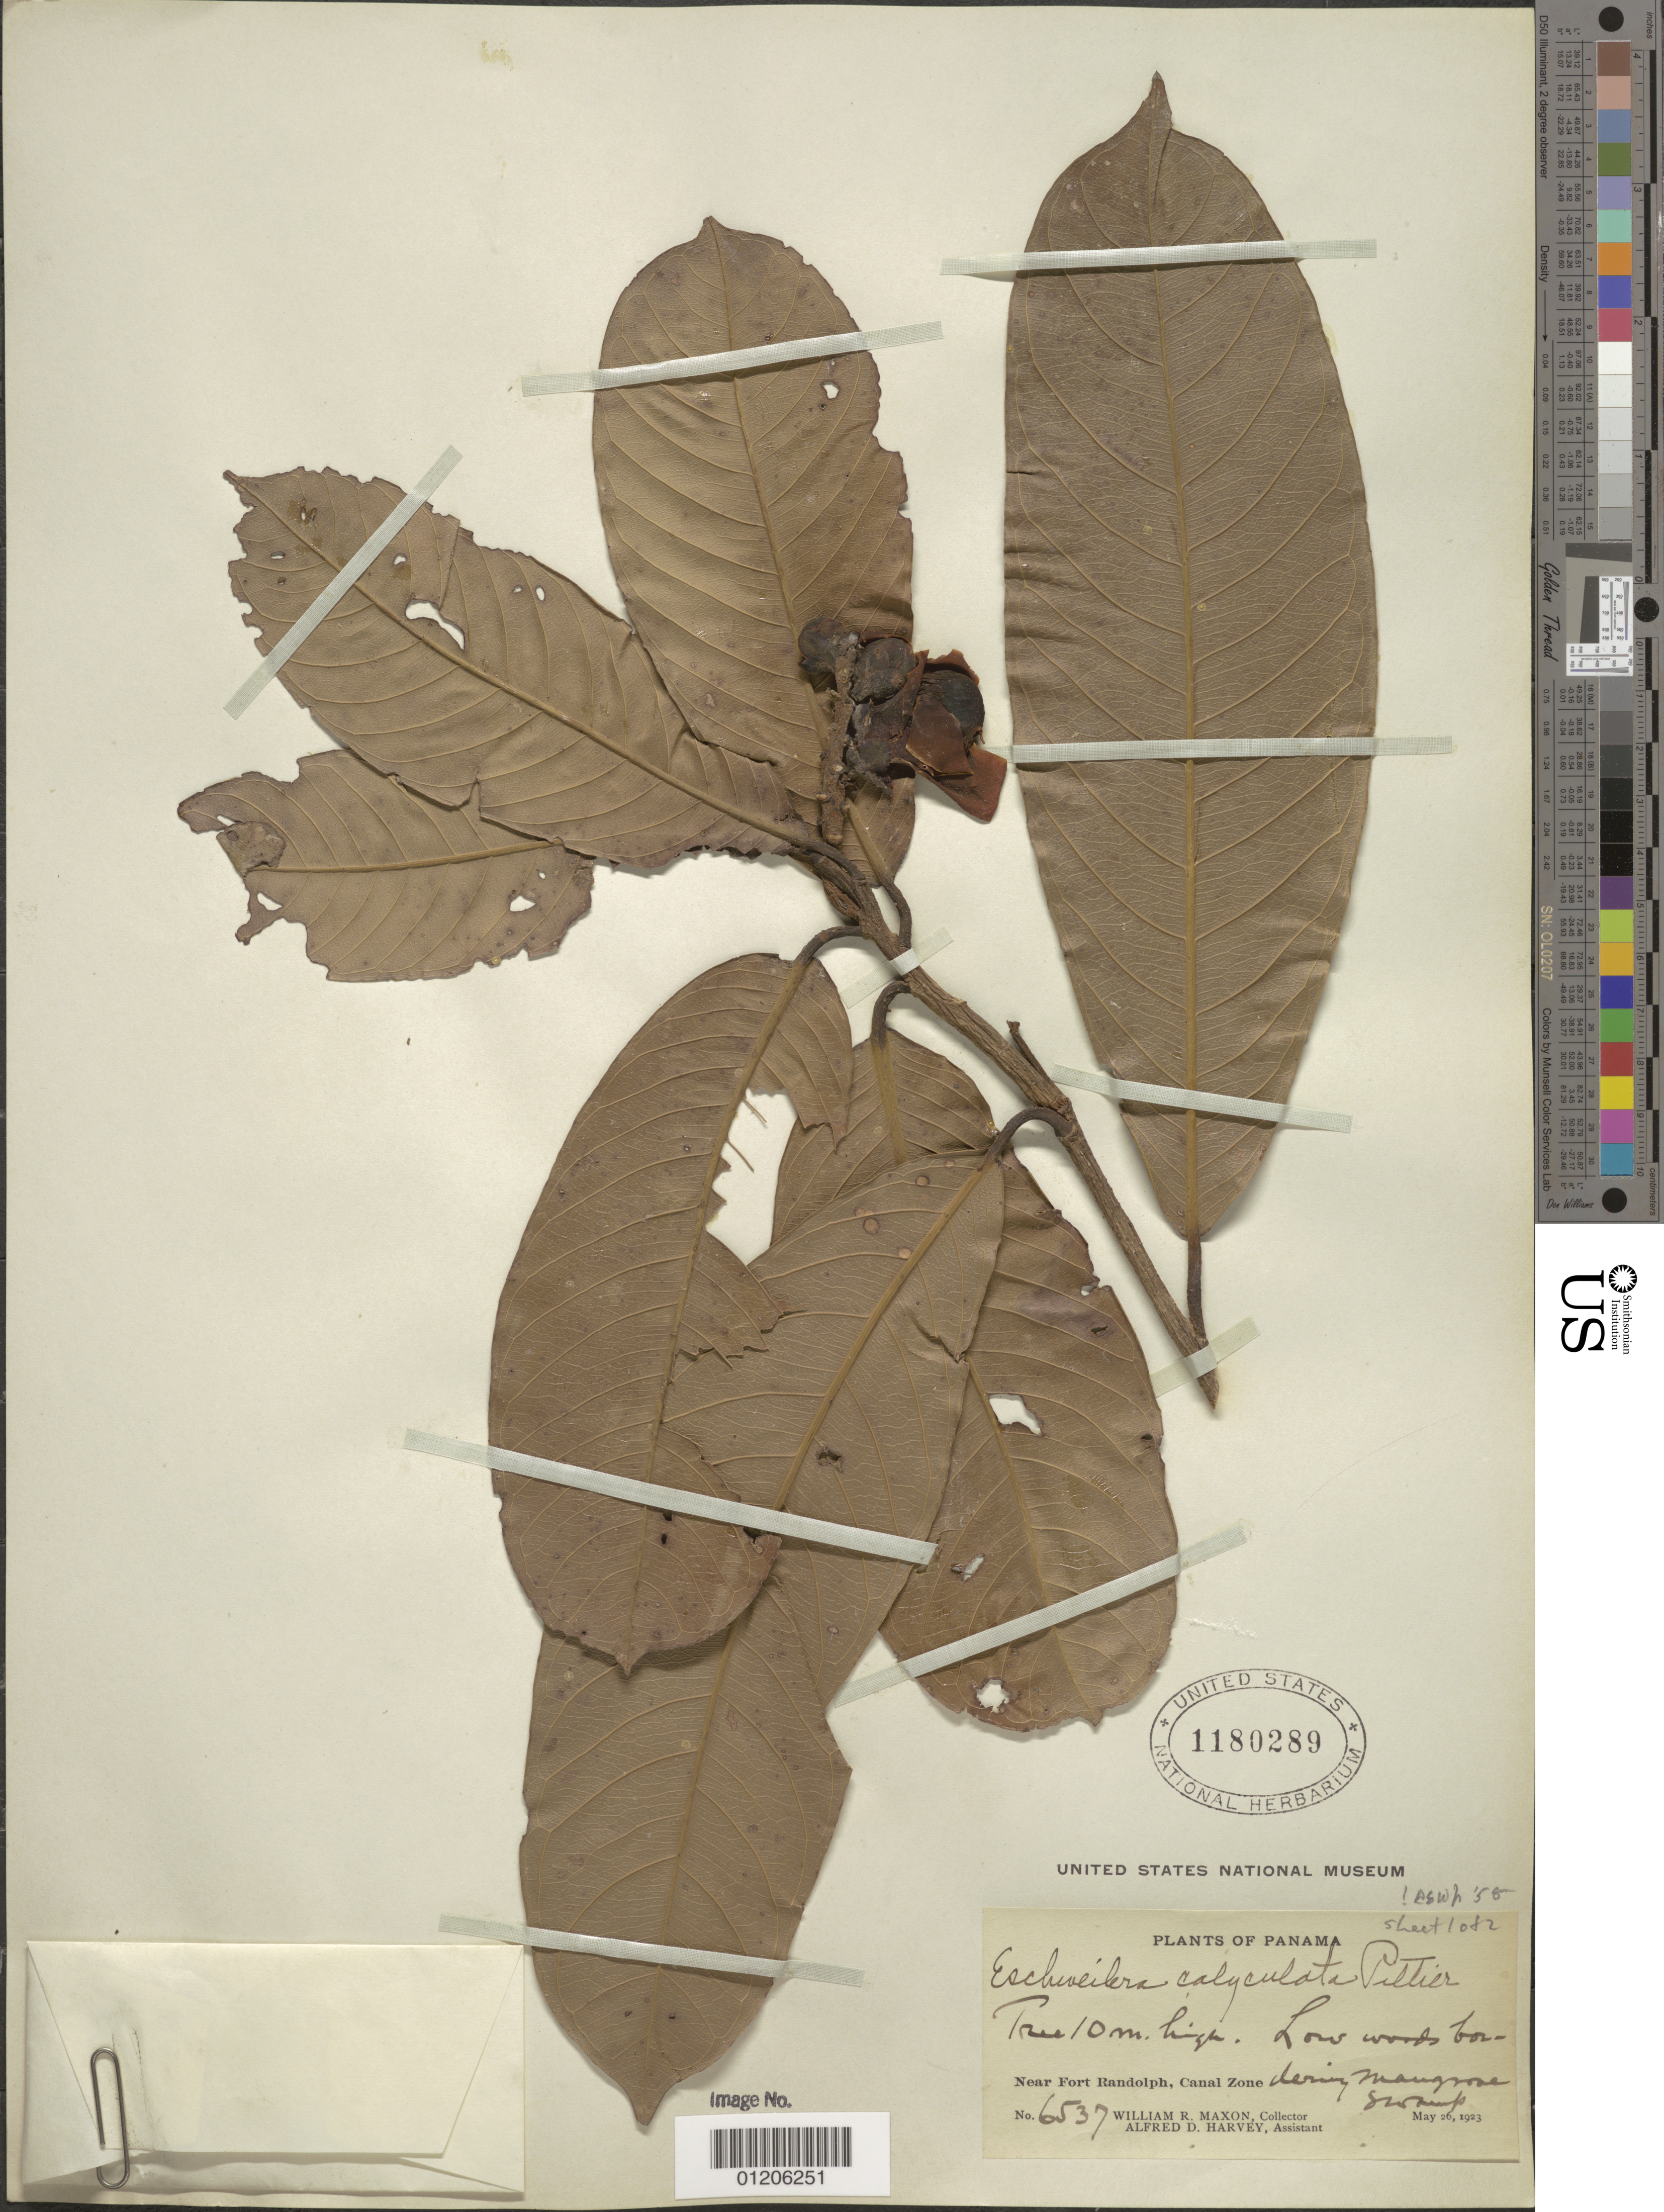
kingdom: Plantae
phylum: Tracheophyta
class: Magnoliopsida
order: Ericales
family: Lecythidaceae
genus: Eschweilera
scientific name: Eschweilera calyculata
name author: Pittier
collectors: W. R. Maxon & A. D. Harvey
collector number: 6537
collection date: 1923-05-26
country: Panama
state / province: Colón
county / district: Canal Zone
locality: Near Fort Randolph.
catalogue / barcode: US 1180289